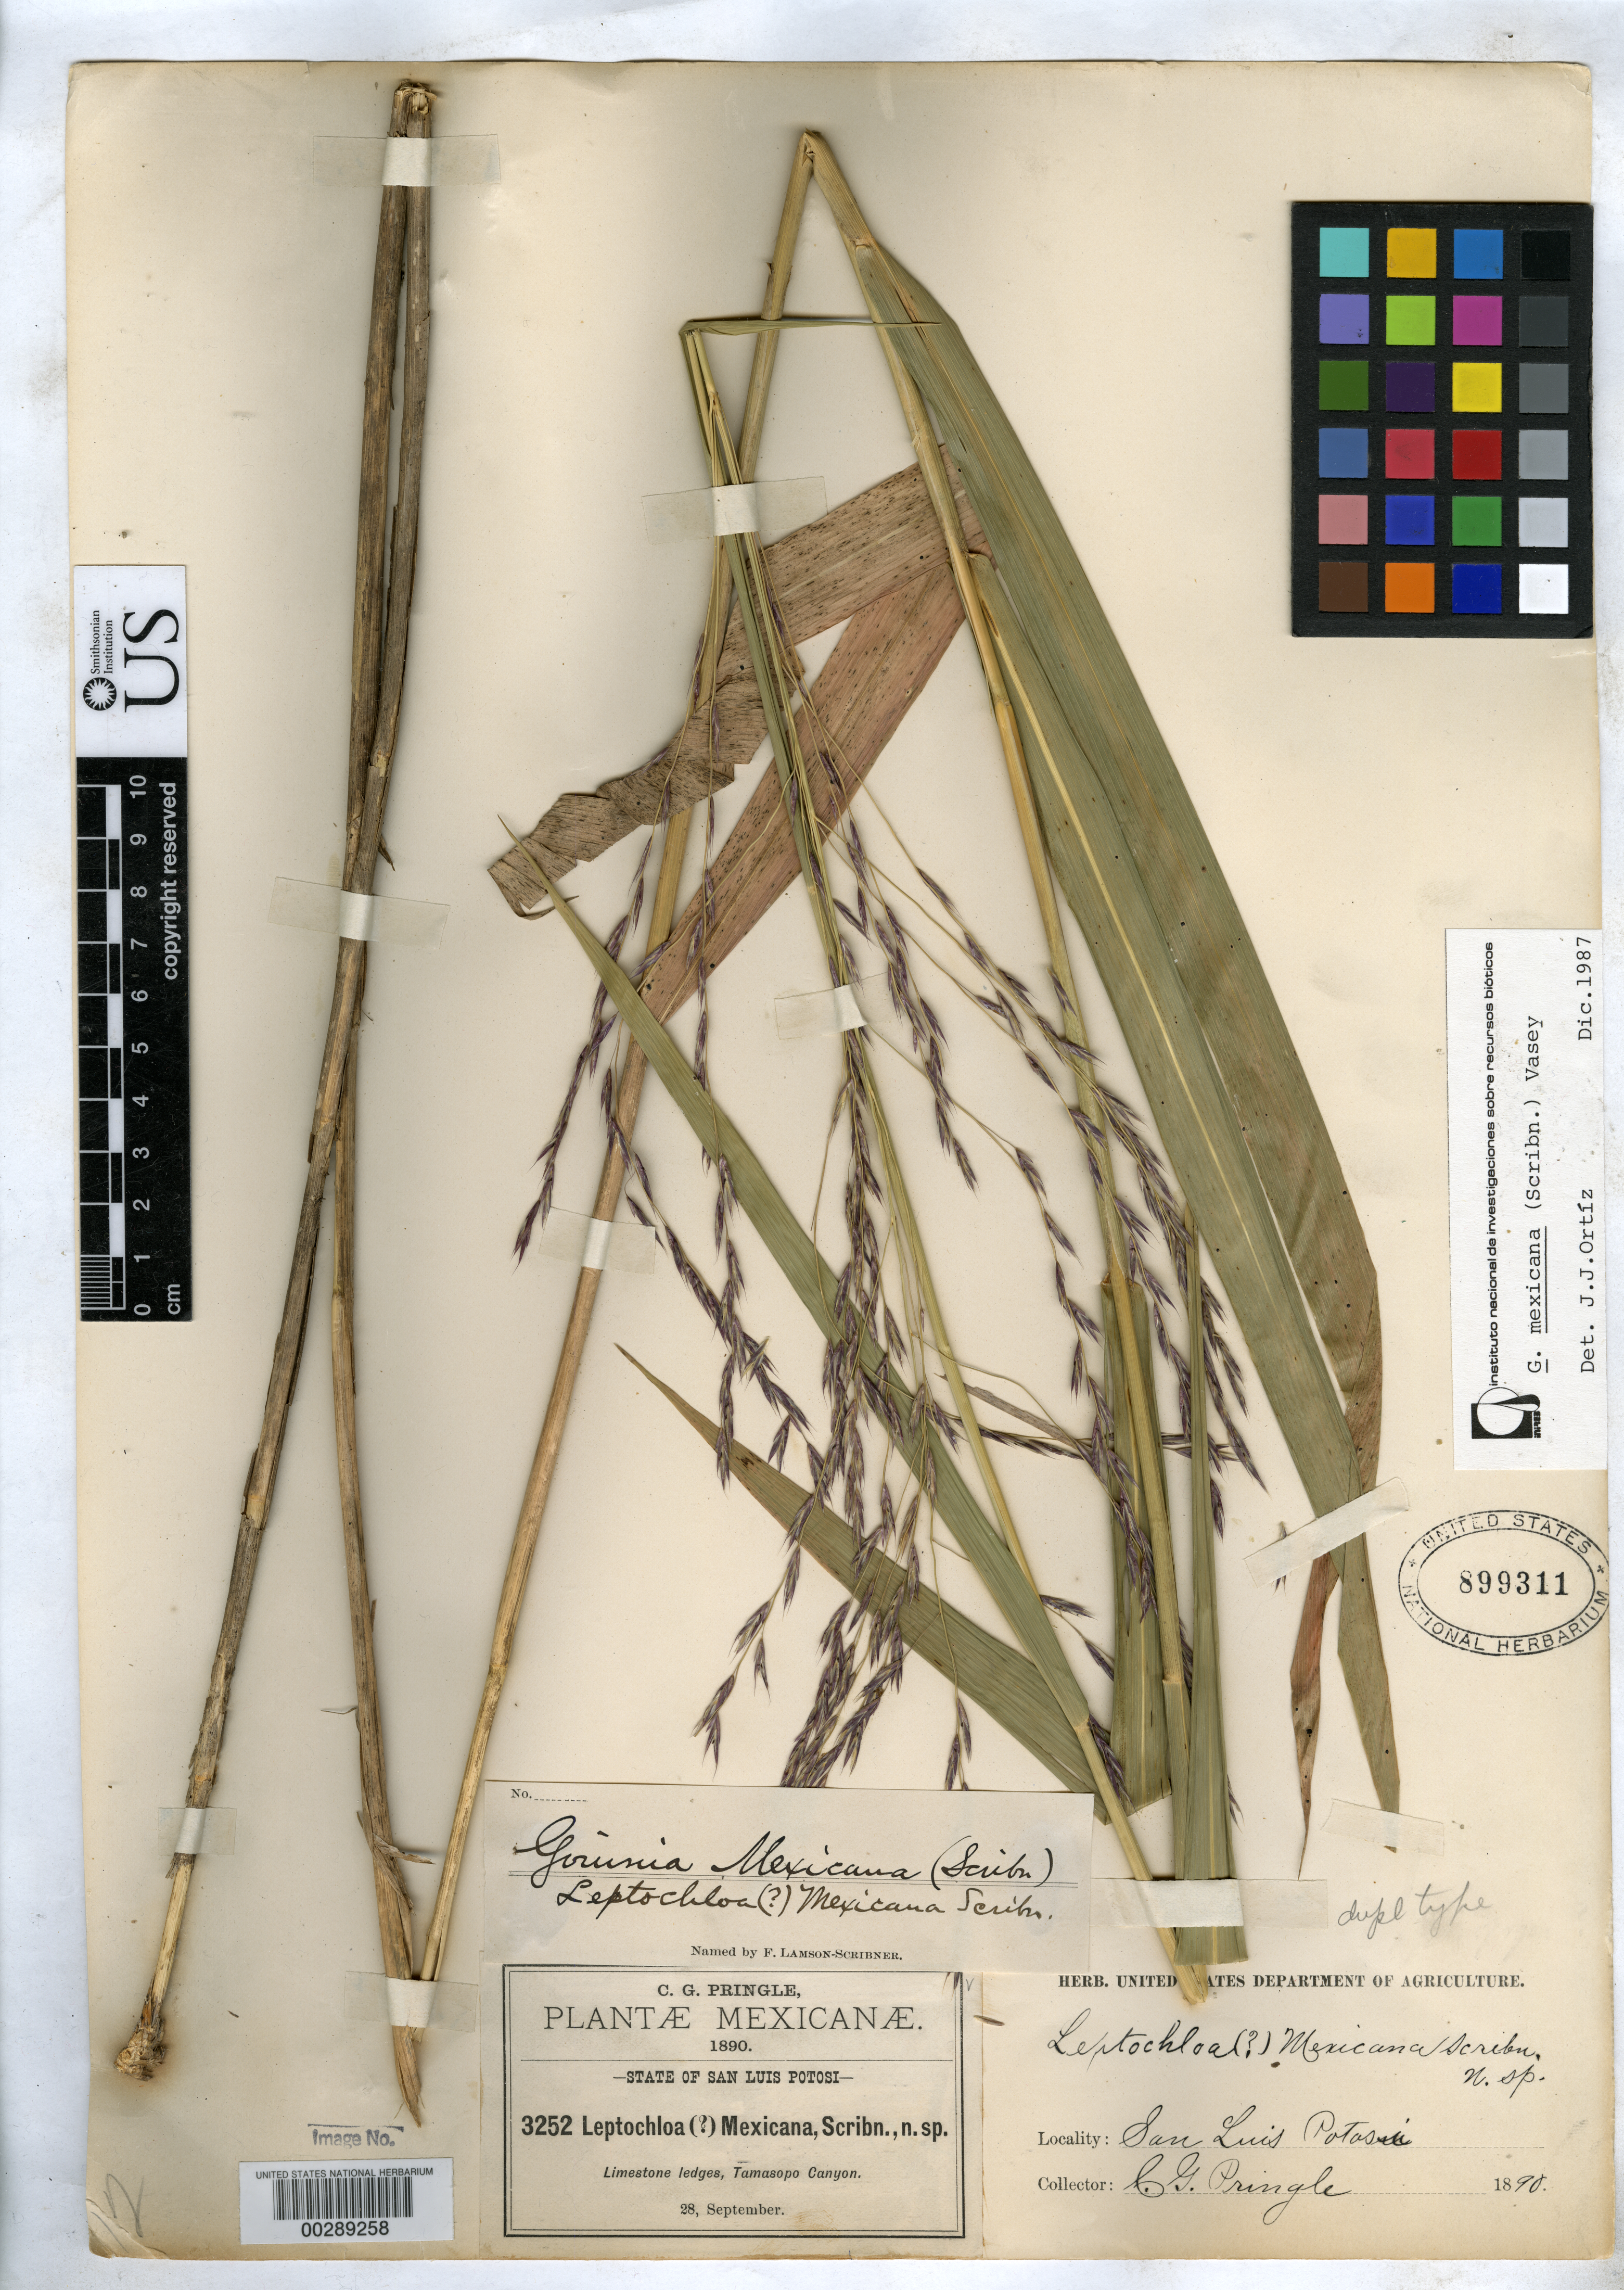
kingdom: Plantae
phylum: Tracheophyta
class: Liliopsida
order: Poales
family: Poaceae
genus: Leptochloa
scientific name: Leptochloa mexicana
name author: Scribn.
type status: Isotype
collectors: C. G. Pringle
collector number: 3252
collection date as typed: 28 Sep 1890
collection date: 1890-09-28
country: Mexico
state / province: San Luis Potosi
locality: Tamasopo Canyon, limestone ledges.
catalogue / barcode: US 899311